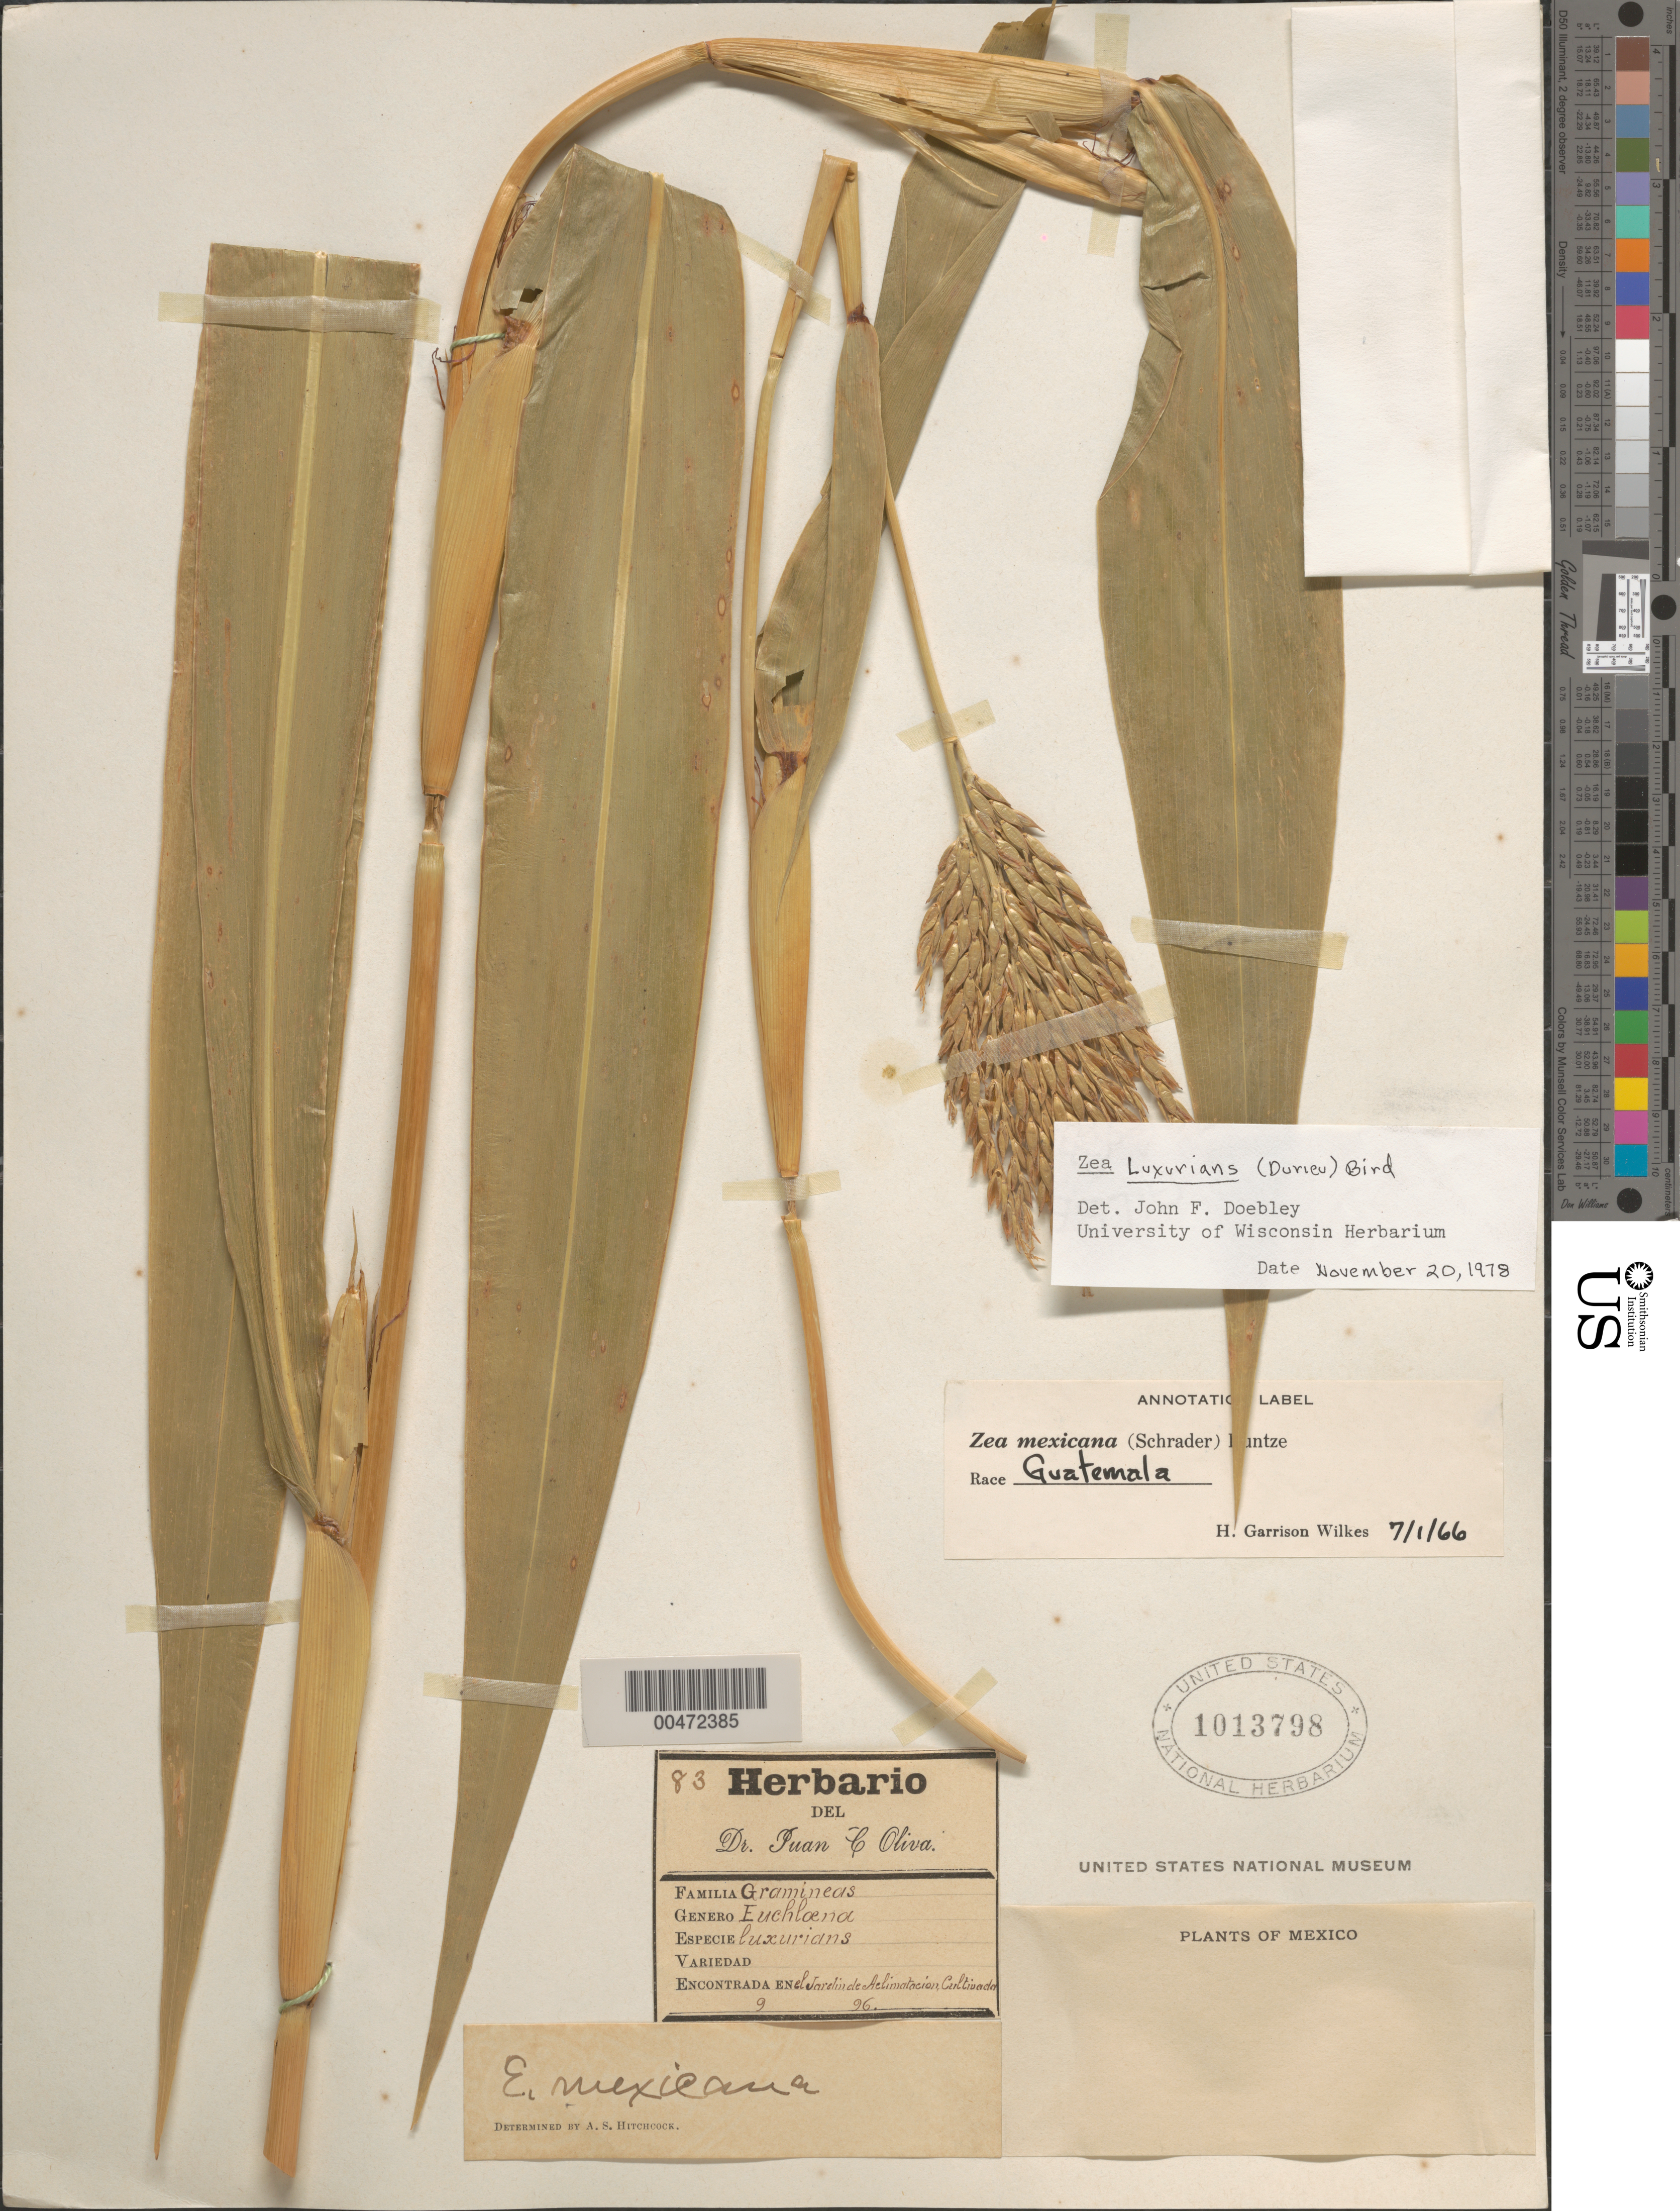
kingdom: Plantae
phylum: Tracheophyta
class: Liliopsida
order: Poales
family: Poaceae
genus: Zea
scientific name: Zea luxurians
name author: (Durieu & Asch.) R.M. Bird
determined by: Doebley, John F.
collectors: J. C. Oliva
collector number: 83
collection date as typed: Sep 1896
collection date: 1896-09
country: Mexico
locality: El Jard¡n de Aclimataci¢n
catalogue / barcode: US 1013798